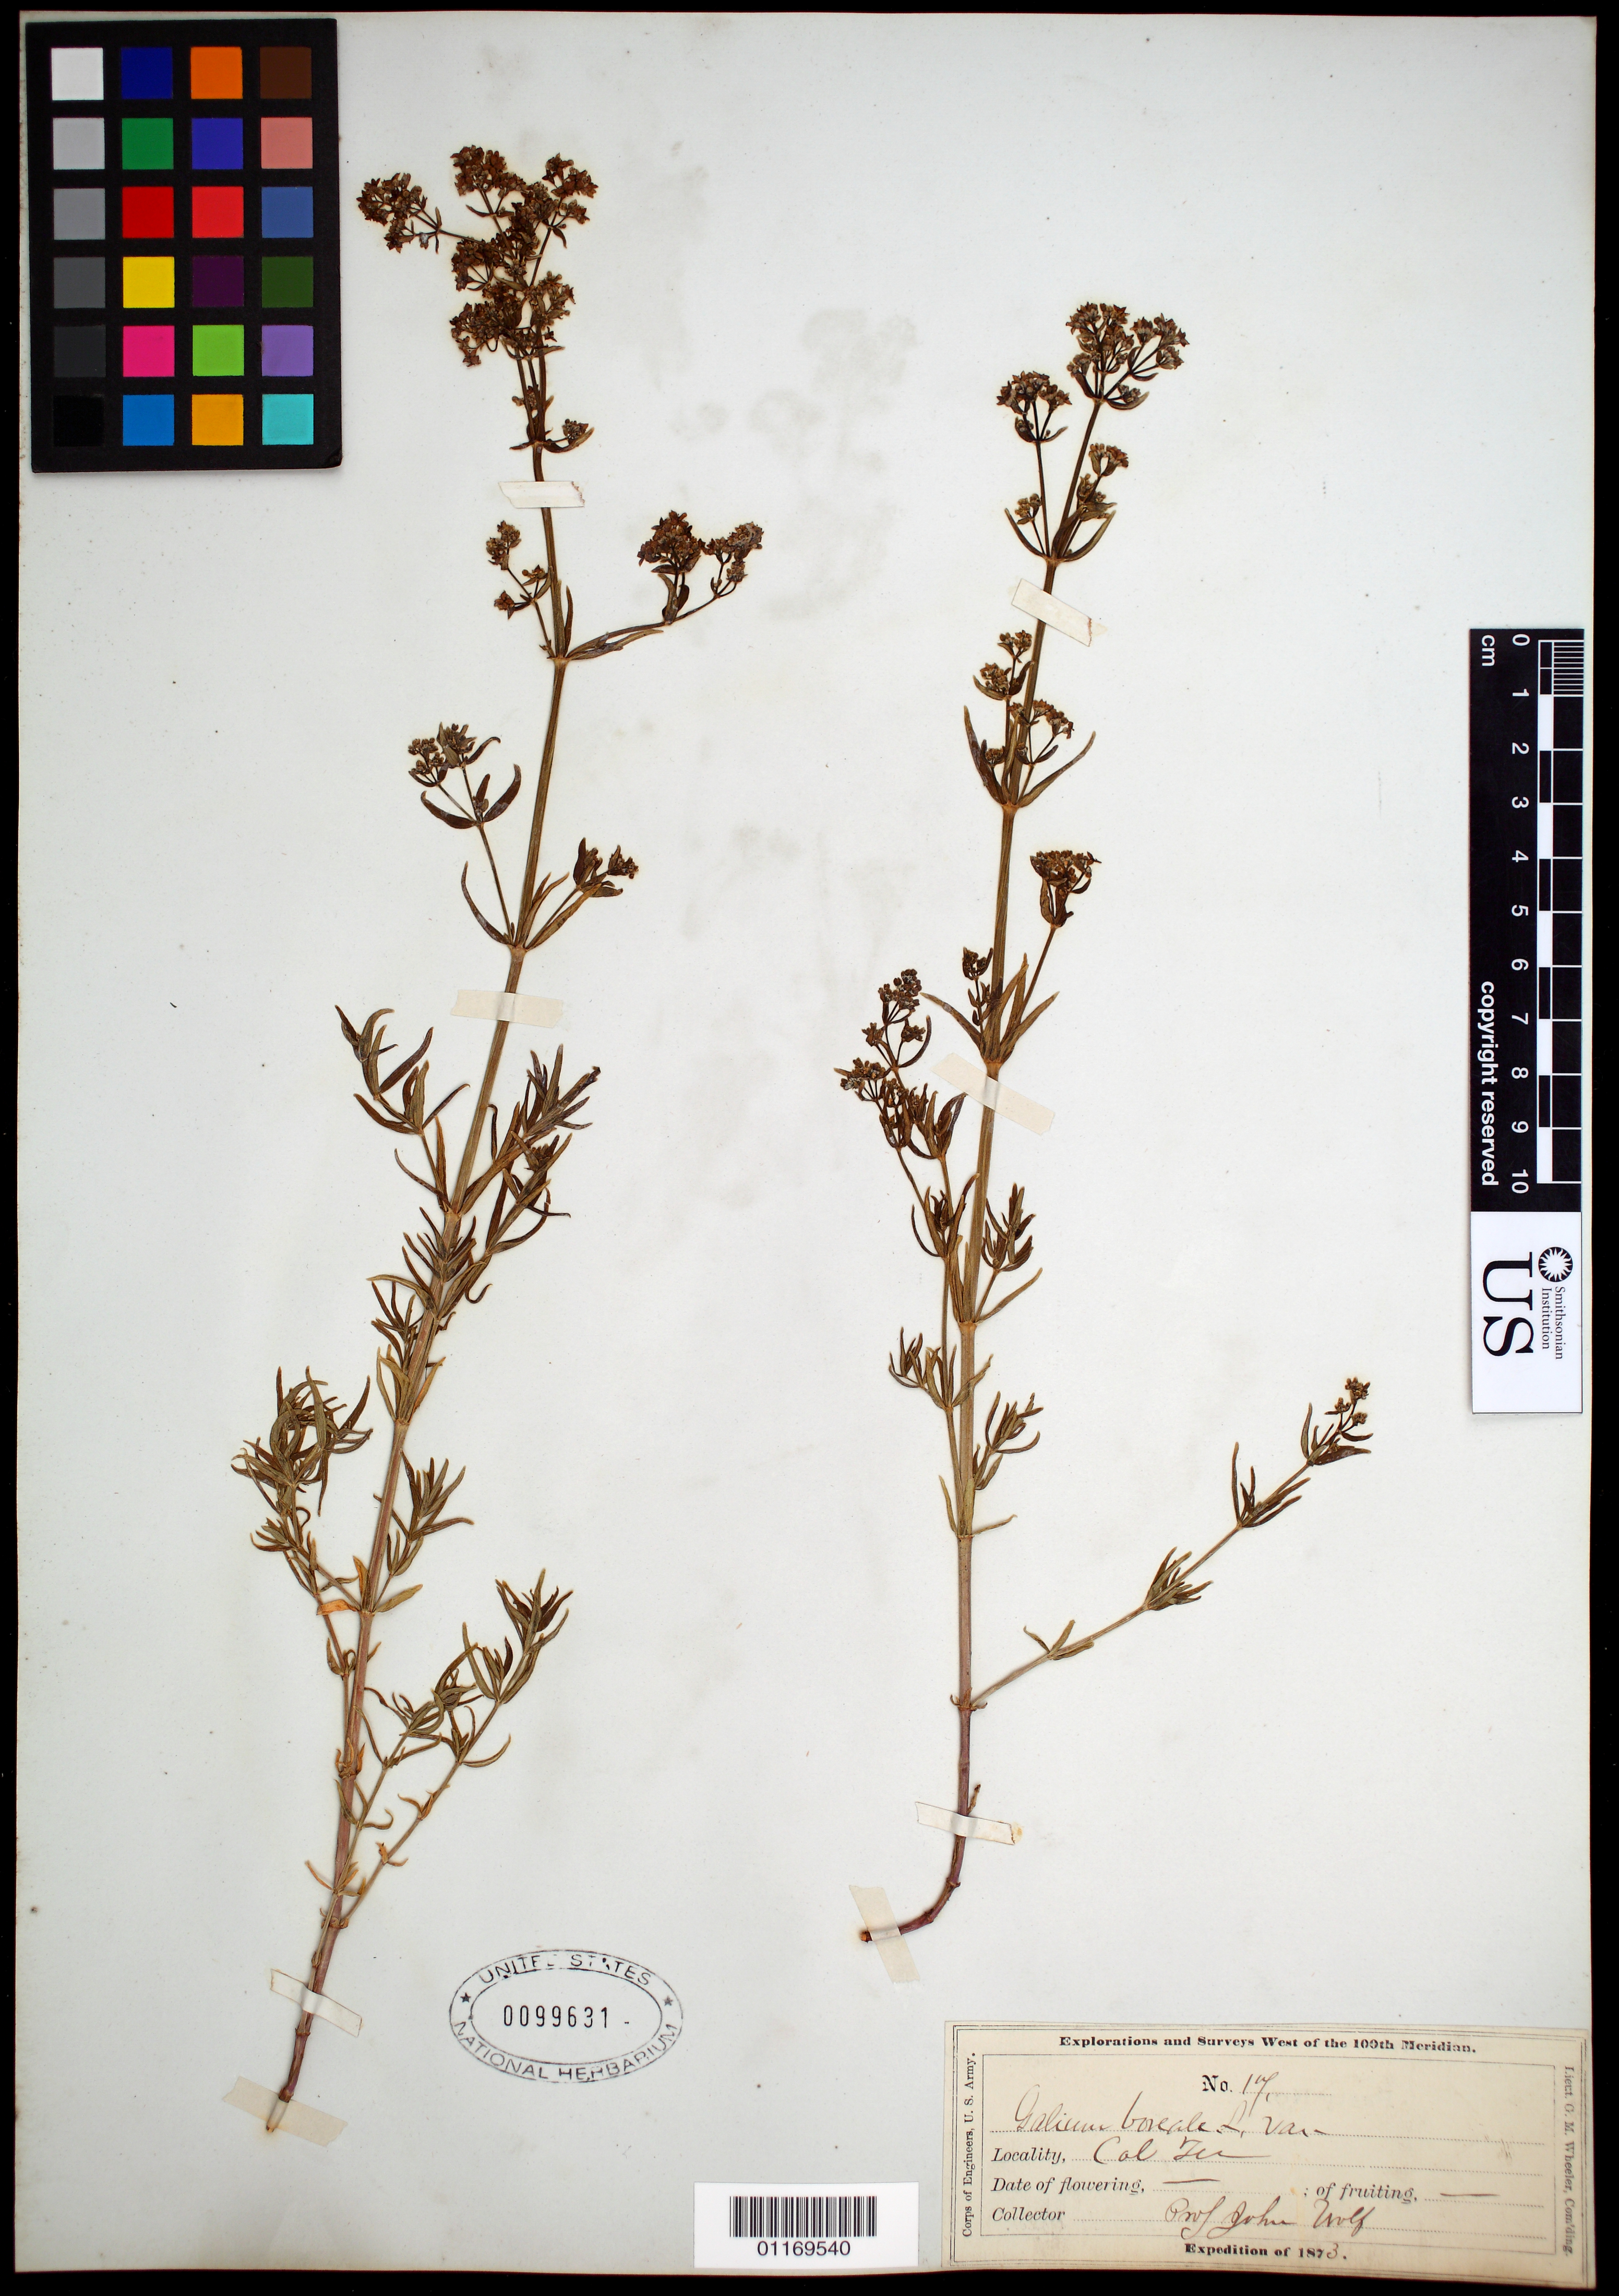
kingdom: Plantae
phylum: Tracheophyta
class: Magnoliopsida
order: Gentianales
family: Rubiaceae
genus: Galium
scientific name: Galium boreale L.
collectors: J. Wolf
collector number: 17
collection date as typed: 1873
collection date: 1873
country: United States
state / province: Colorado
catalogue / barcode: US 99631